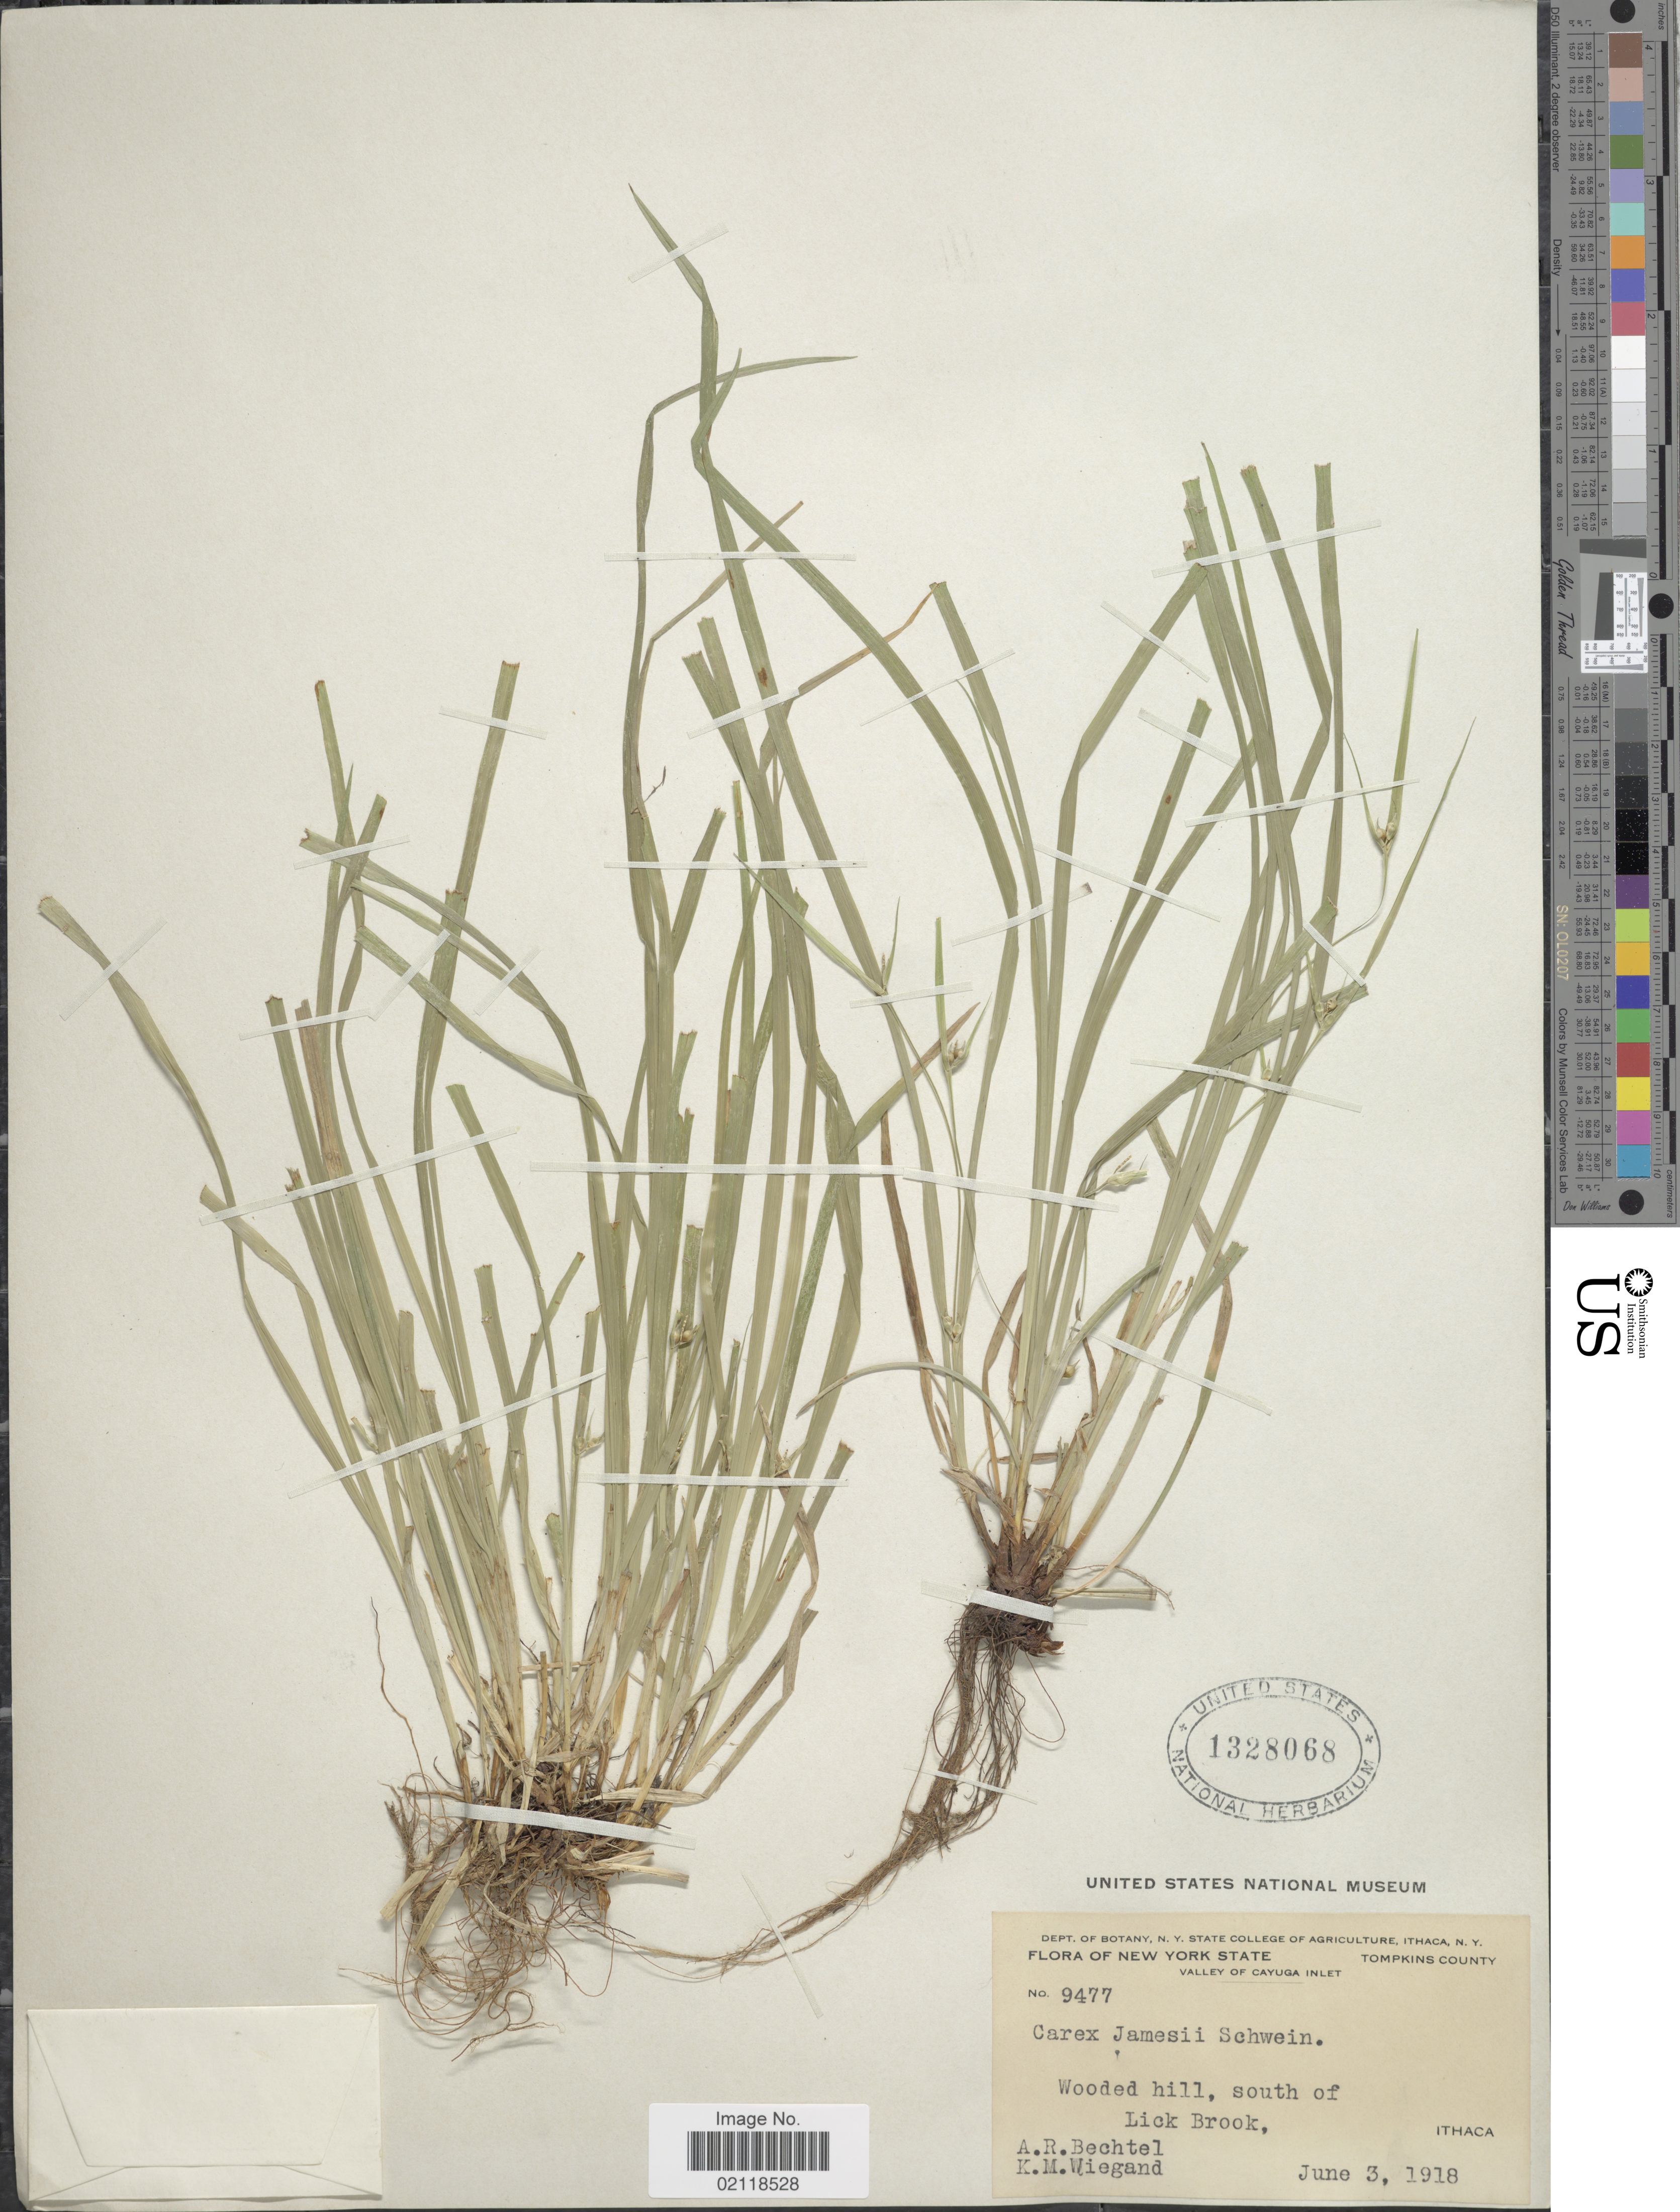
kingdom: Plantae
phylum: Tracheophyta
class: Liliopsida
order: Poales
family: Cyperaceae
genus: Carex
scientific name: Carex jamesii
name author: Schwein.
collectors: A. Bechtel & K. M. Wiegand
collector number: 9477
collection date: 1918-06-03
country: United States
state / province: New York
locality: Tompkins County, Valley of Cayuga Inlet, wooded hill, south of Lick Brook, Ithaca.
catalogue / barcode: US 1328068